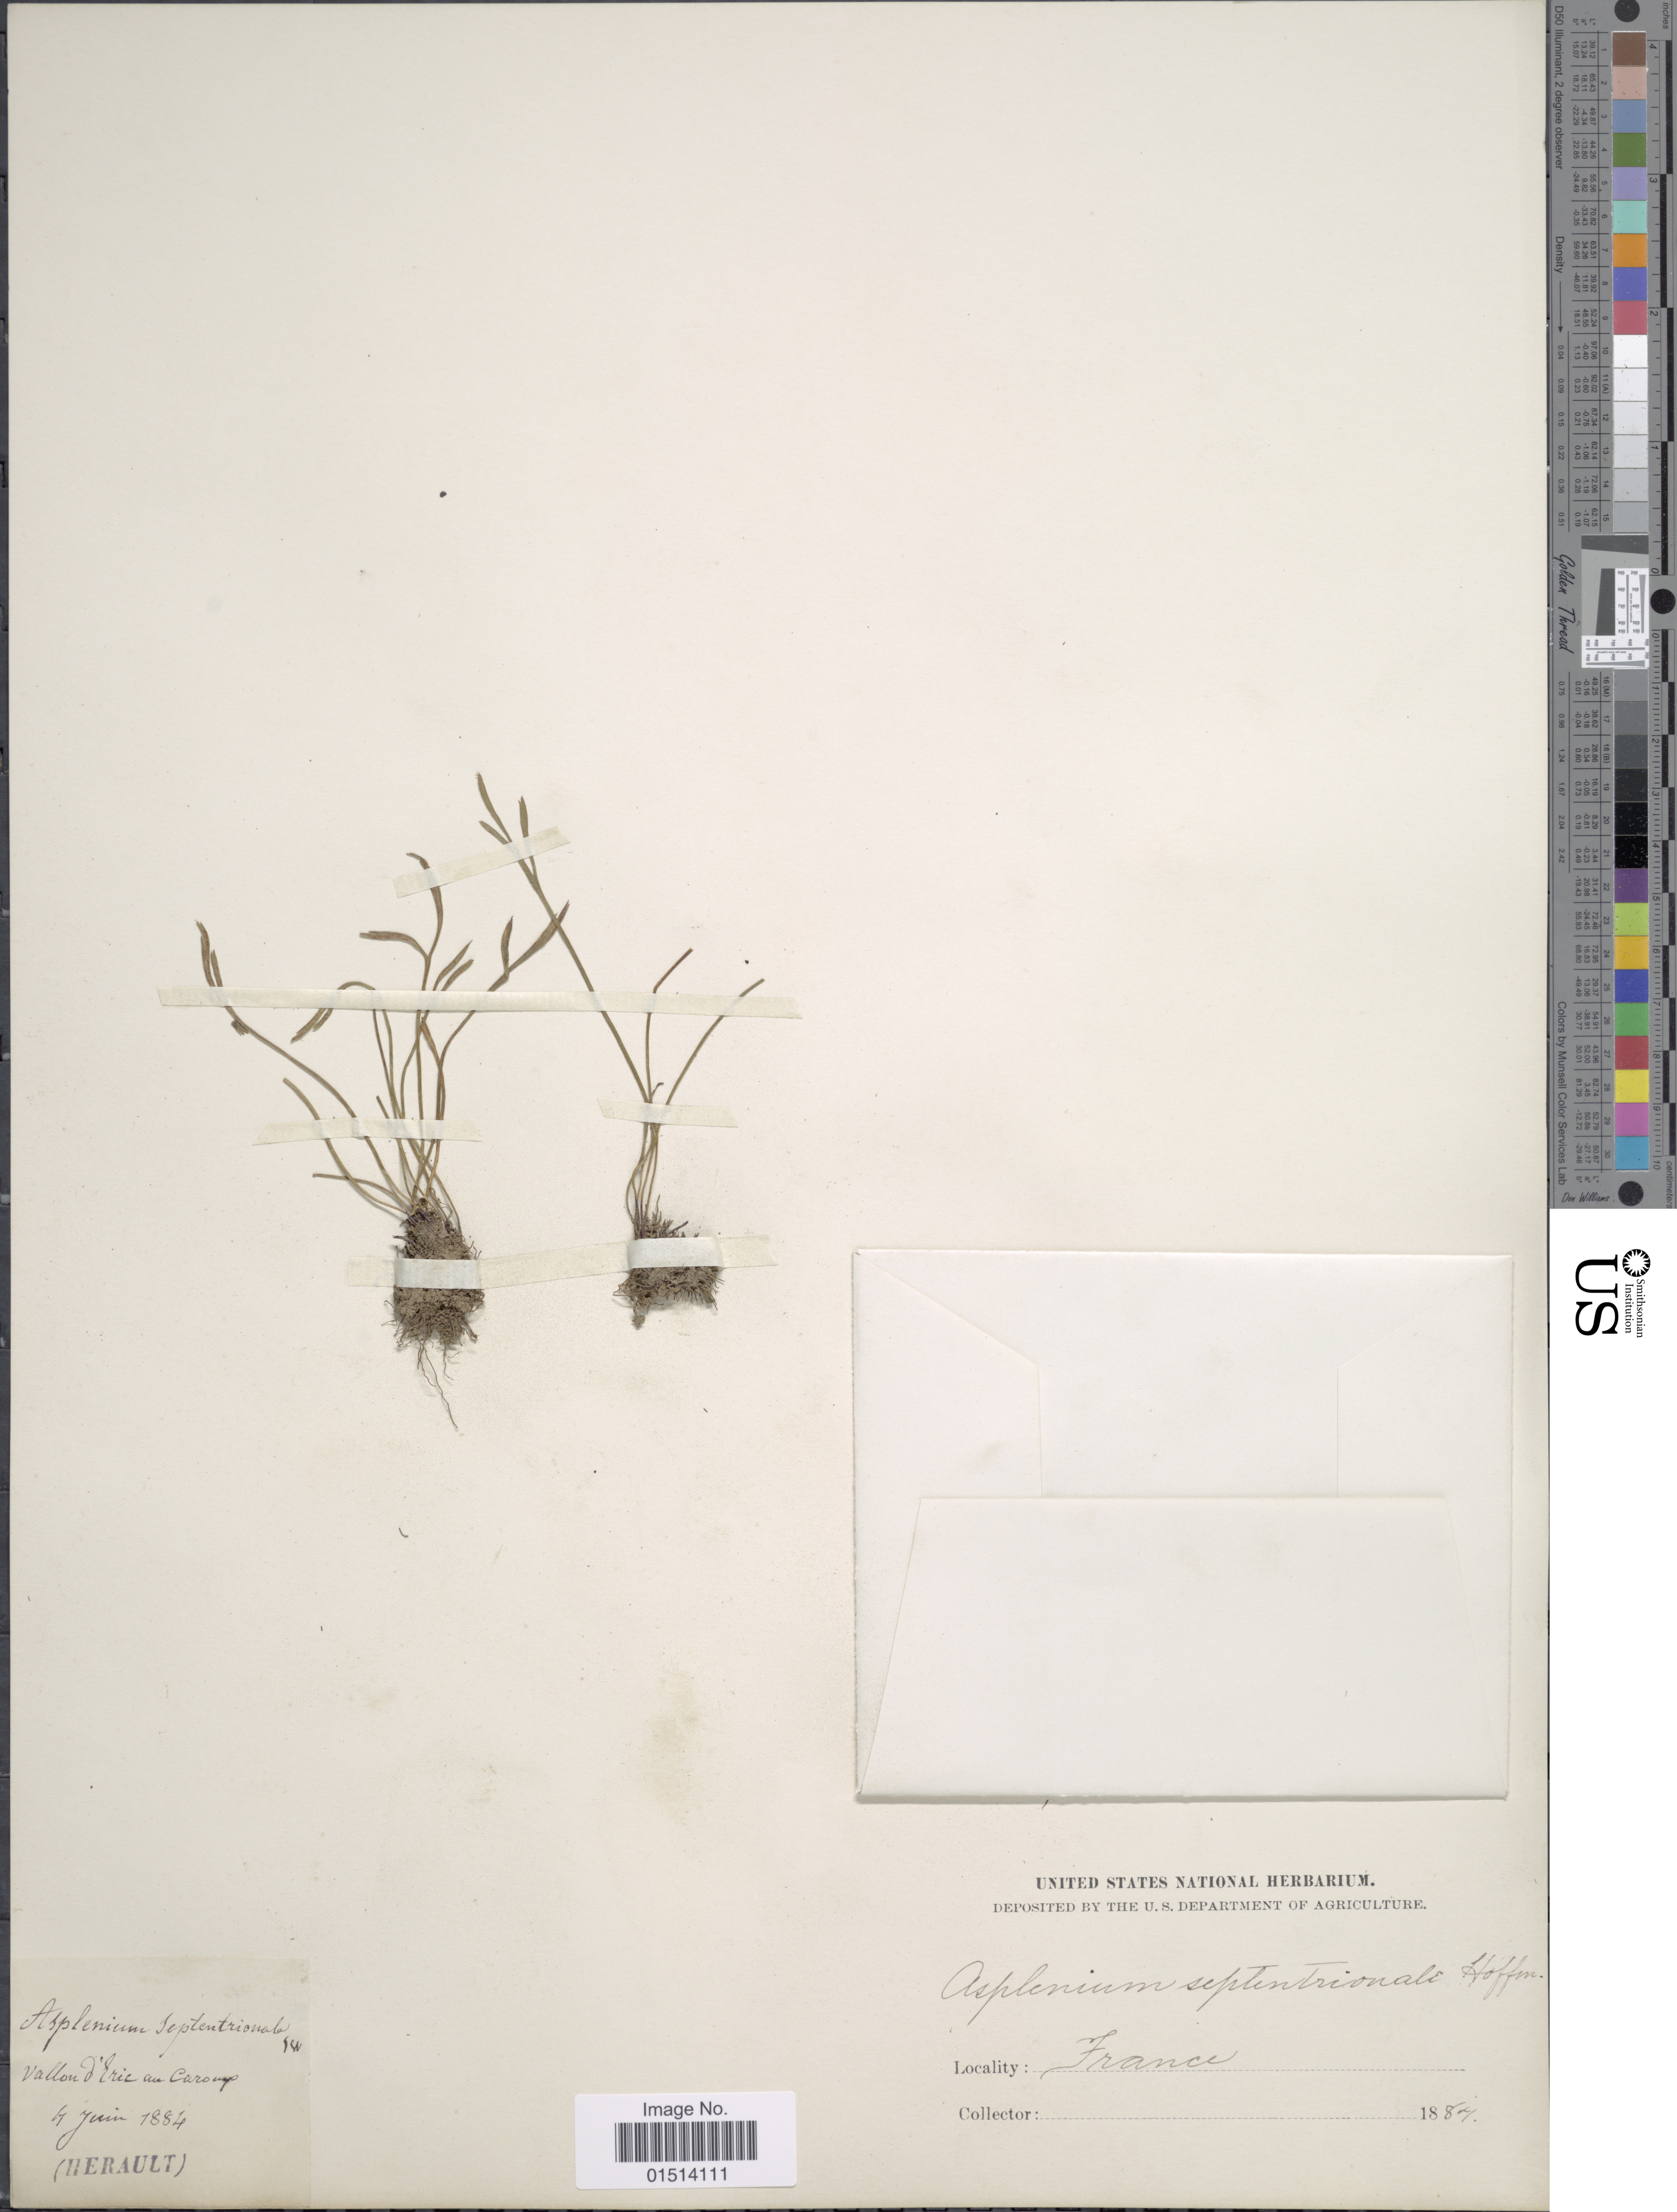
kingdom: Plantae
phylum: Tracheophyta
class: Polypodiopsida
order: Polypodiales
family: Aspleniaceae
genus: Asplenium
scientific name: Asplenium septentrionale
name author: (L.) Hoffm.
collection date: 1884-06-04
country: France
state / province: Occitanie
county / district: Hérault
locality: France, Vallon d'Eric au Caroux (Herault) [interpreted]